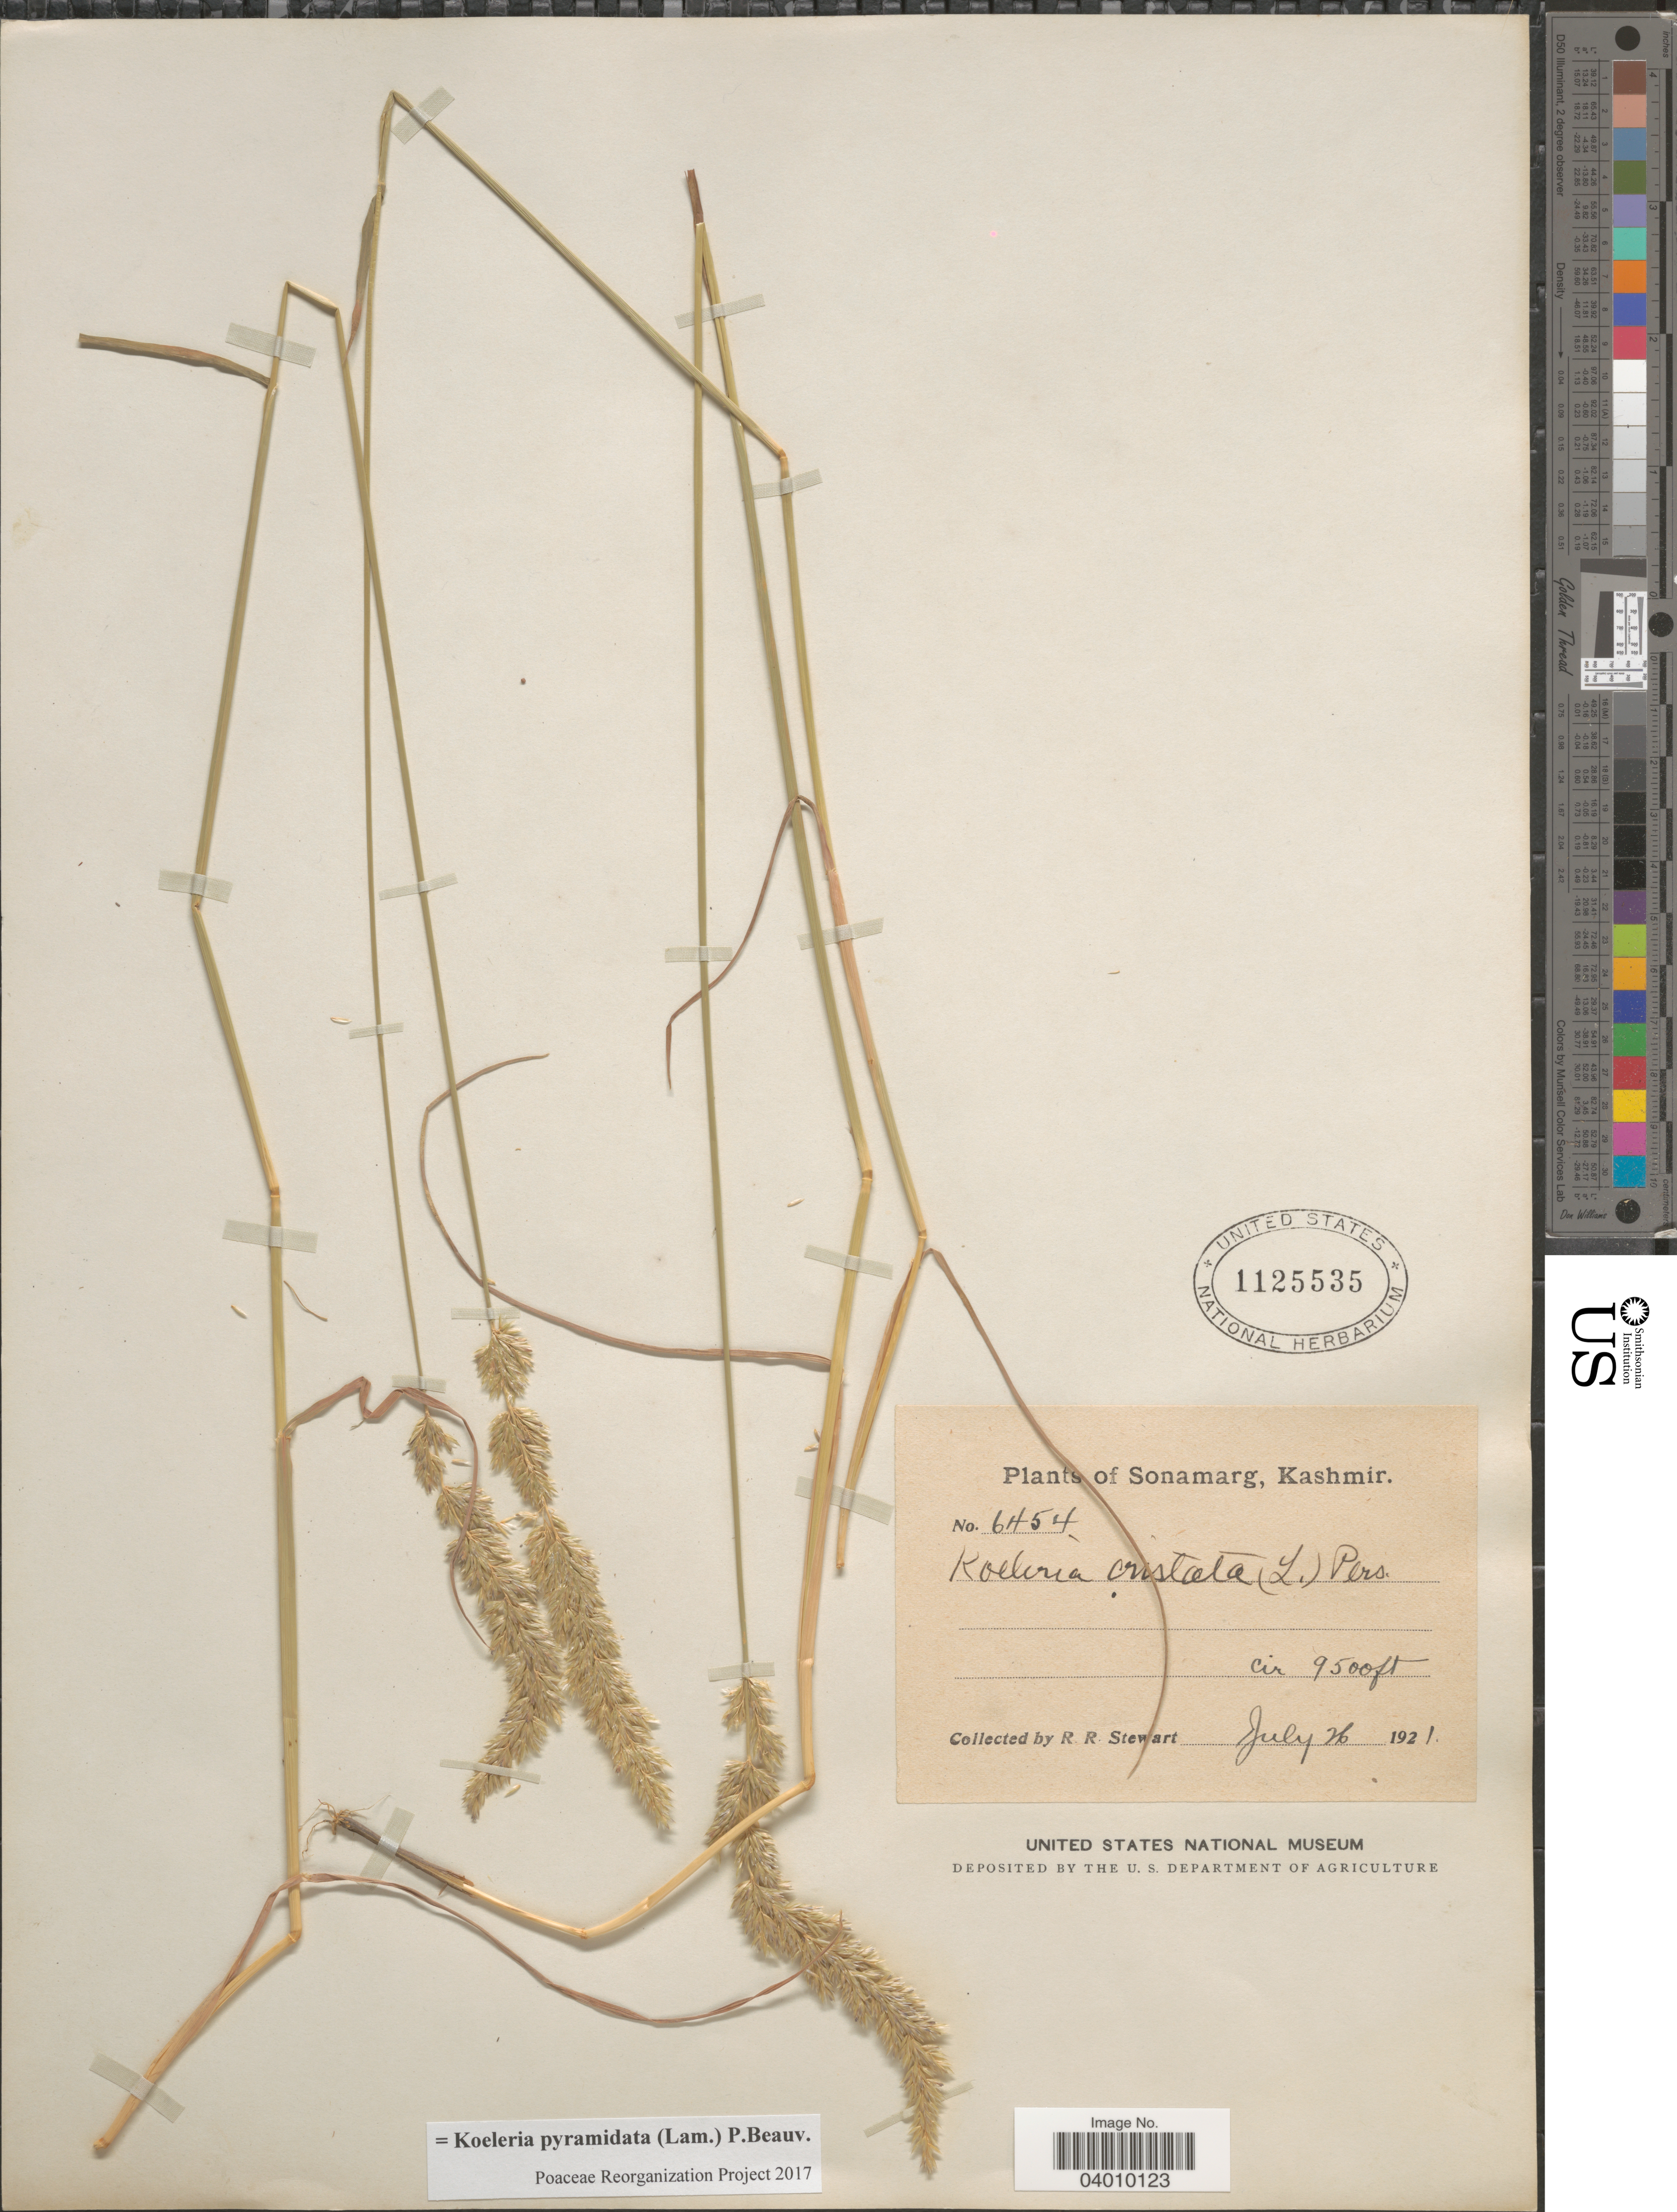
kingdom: Plantae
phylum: Tracheophyta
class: Liliopsida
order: Poales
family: Poaceae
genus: Koeleria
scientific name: Koeleria pyramidata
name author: (Lam.) P. Beauv.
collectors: R. Stewart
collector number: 6454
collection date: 1921-07-26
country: India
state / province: Jammu and Kashmir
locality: Sonamarg, Kashmir.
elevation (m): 2896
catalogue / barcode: US 1125535